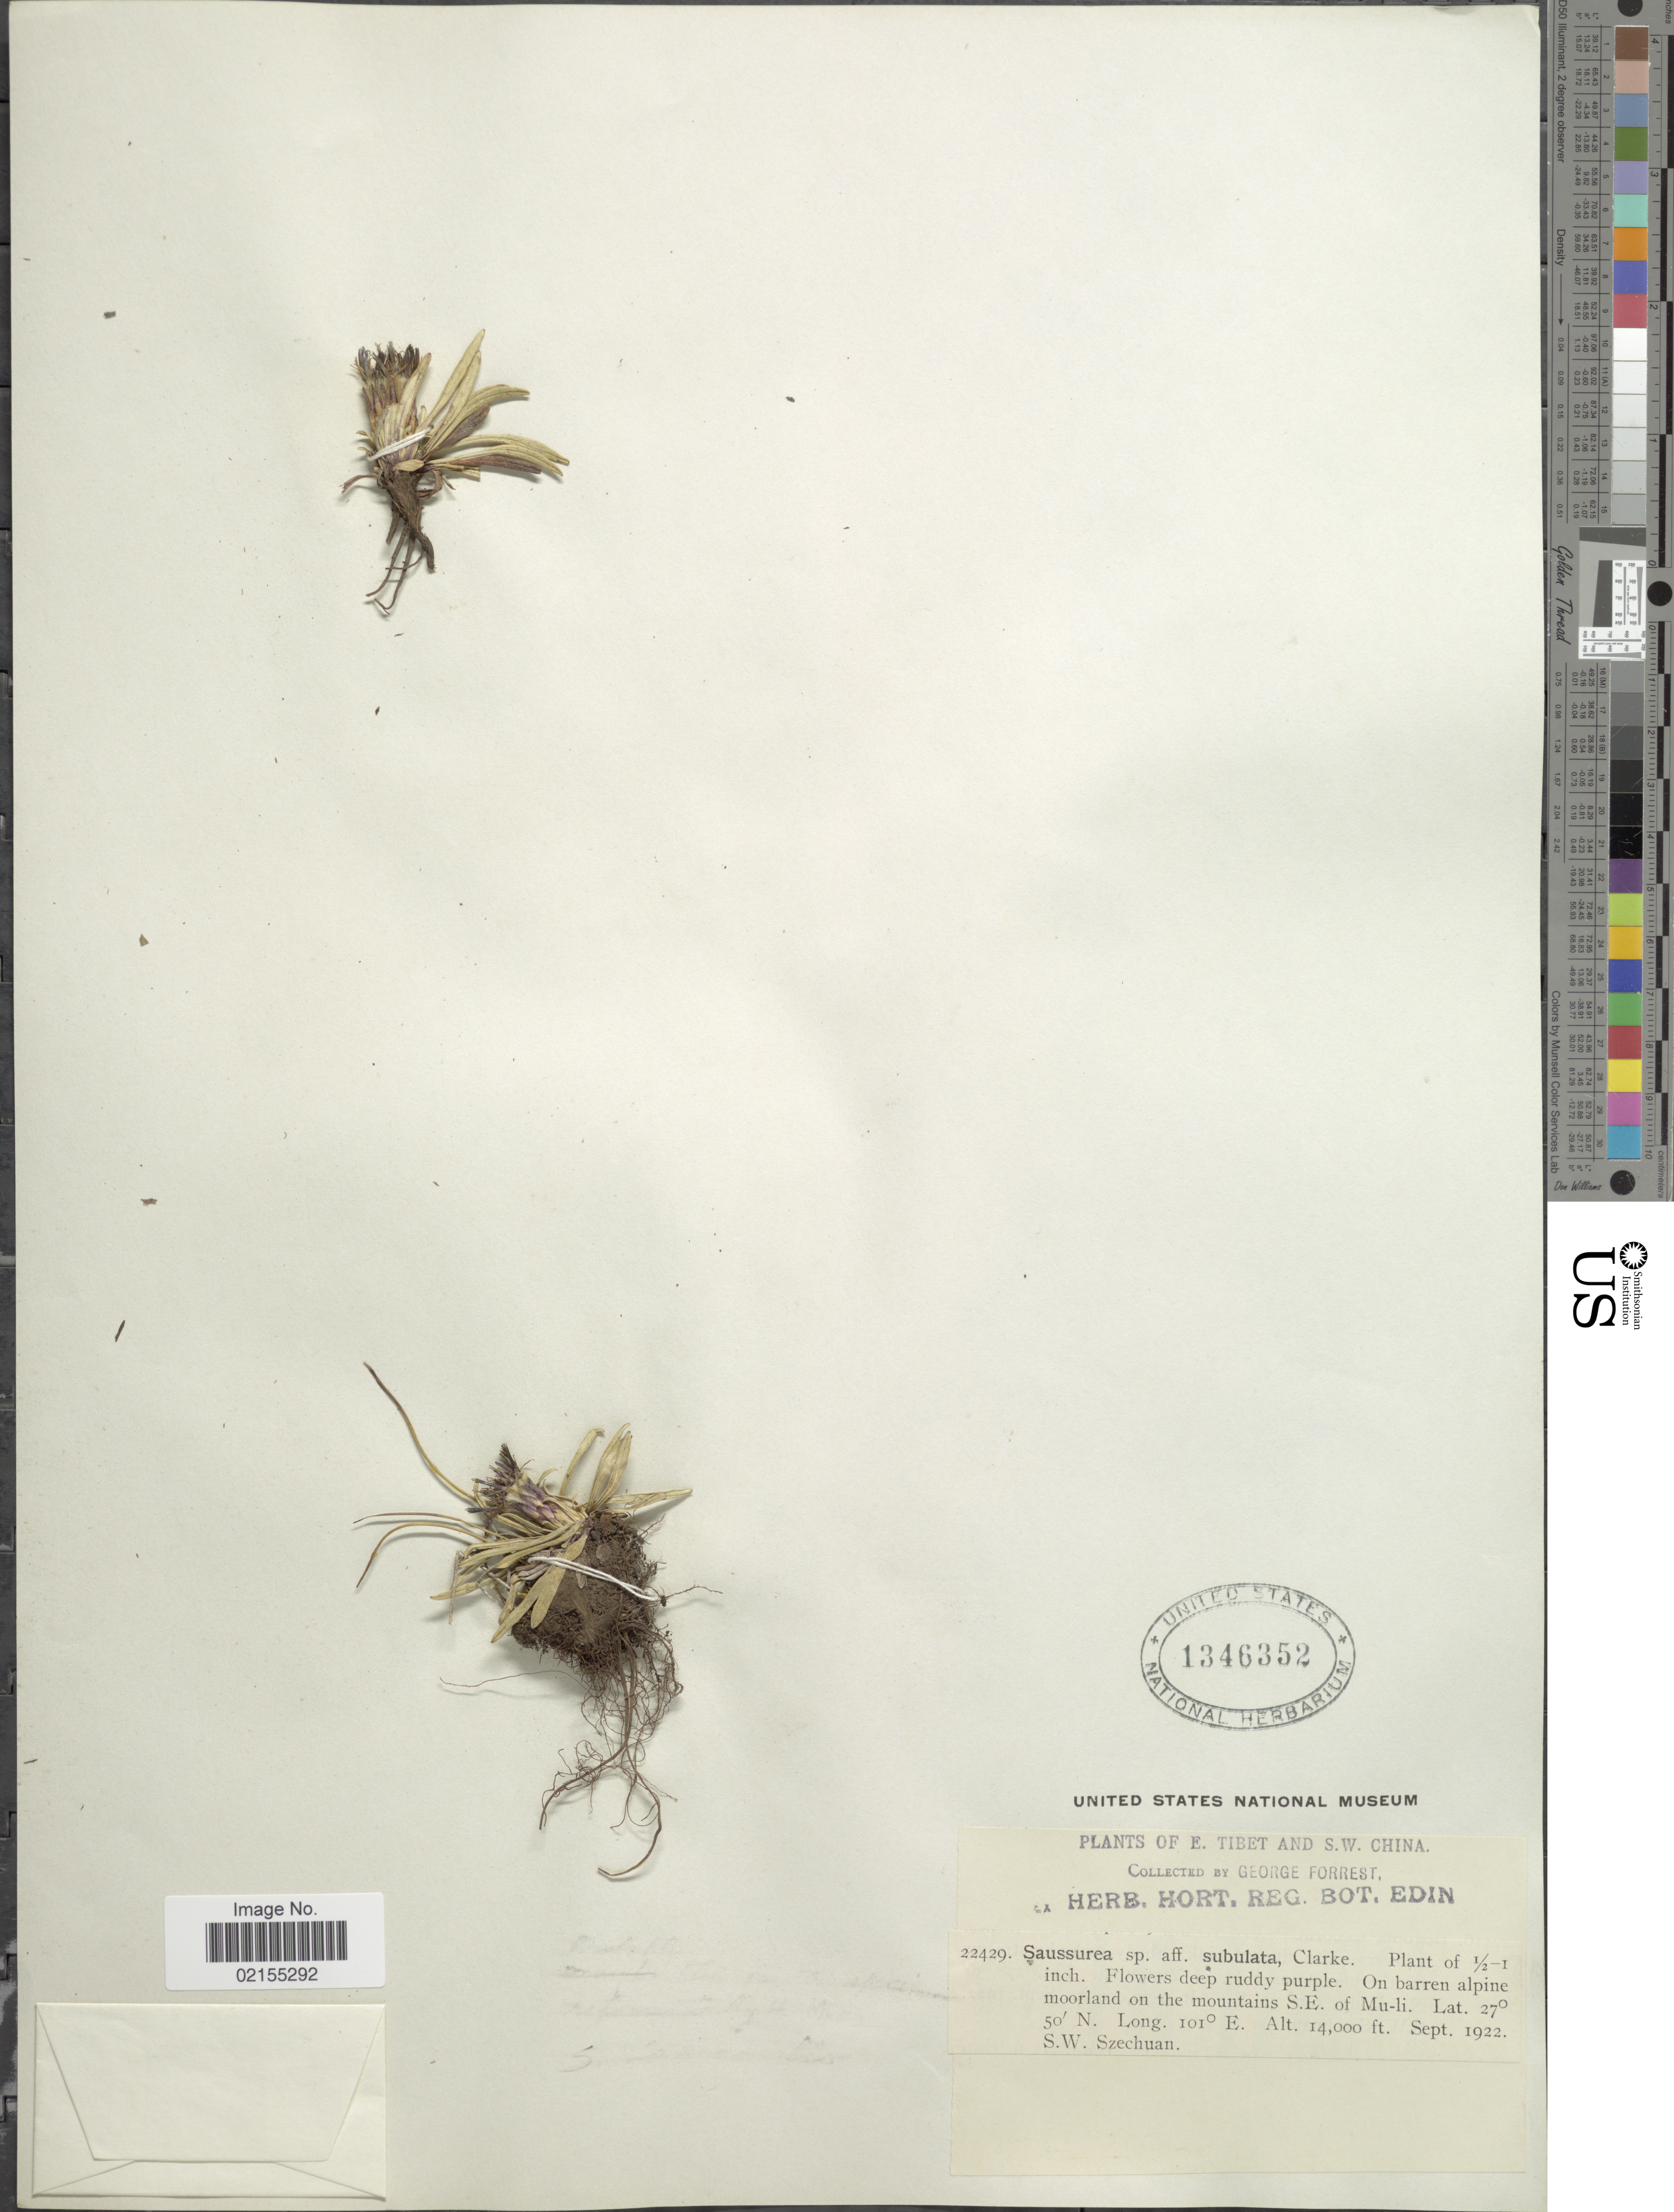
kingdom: Plantae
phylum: Tracheophyta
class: Magnoliopsida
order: Asterales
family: Asteraceae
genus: Saussurea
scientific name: Saussurea poochlamys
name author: Hand.-Mazz.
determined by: Chen, Yousheng S.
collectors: G. Forrest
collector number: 22429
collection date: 1922-09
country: China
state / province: Sichuan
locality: On barren alpine moorland on the mountains S.E. of Mu-li, S.W. Szechuan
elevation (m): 4267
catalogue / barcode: US 1346352